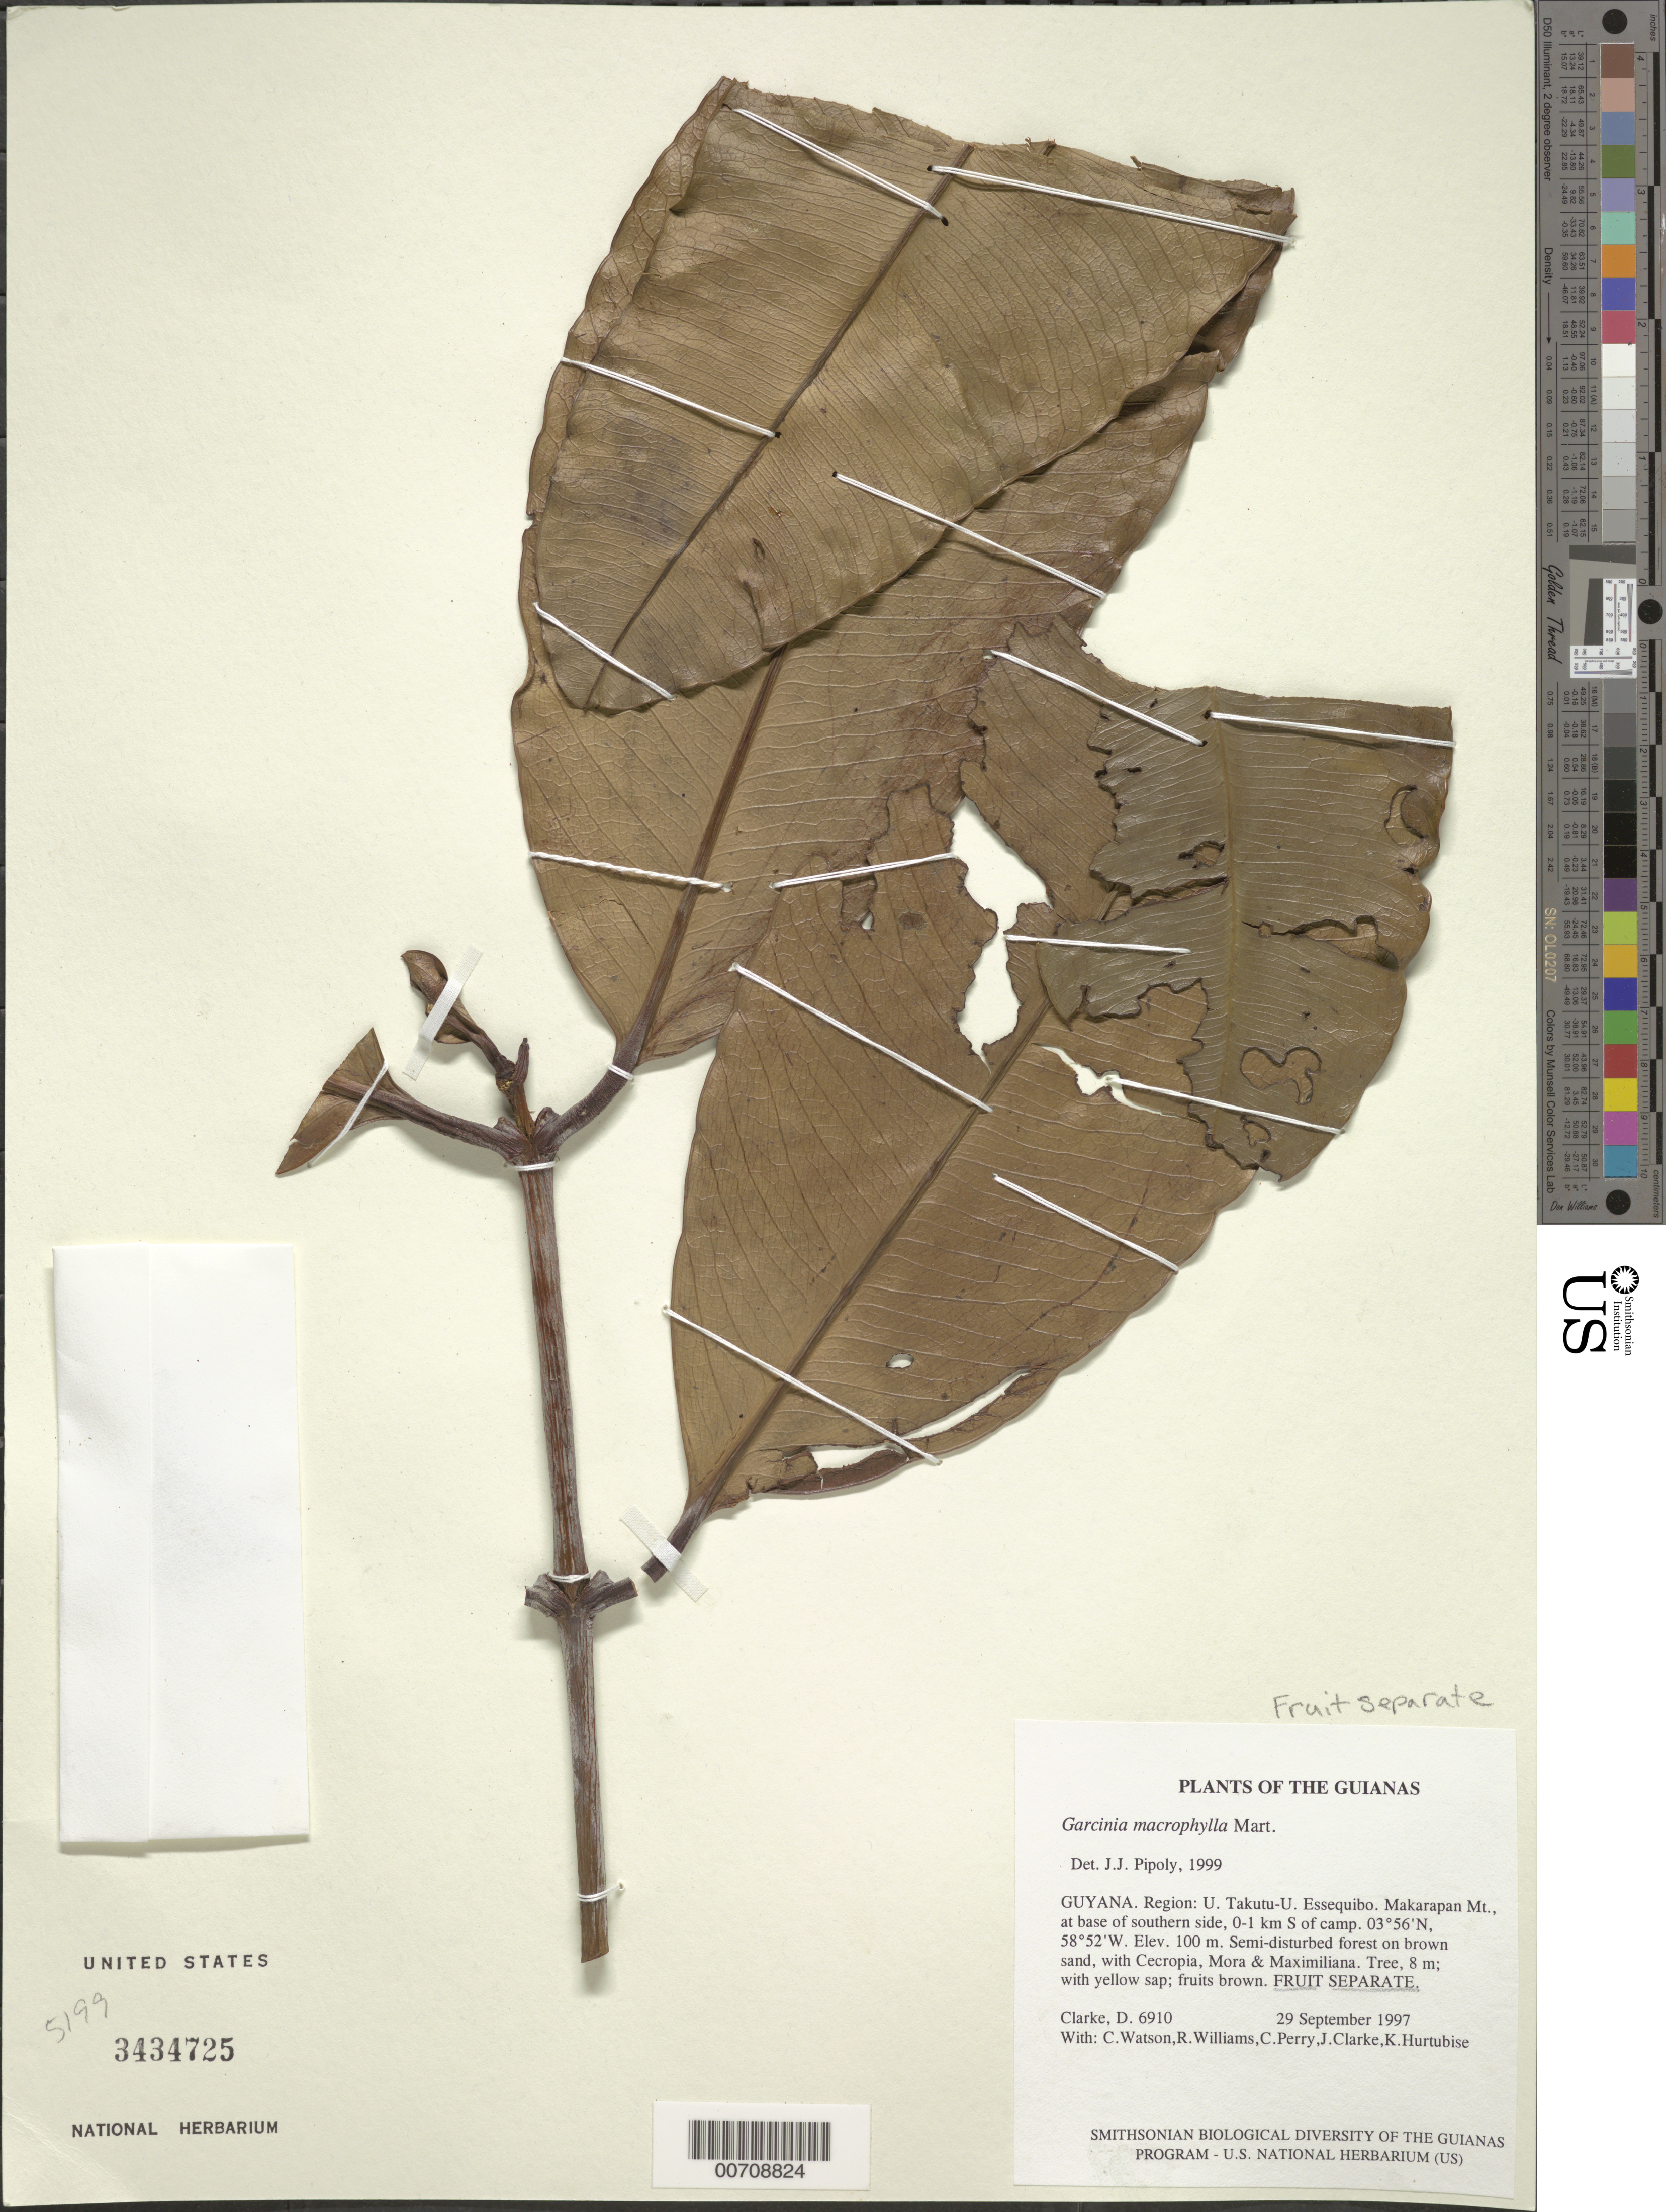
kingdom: Plantae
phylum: Tracheophyta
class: Magnoliopsida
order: Malpighiales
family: Clusiaceae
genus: Garcinia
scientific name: Garcinia macrophylla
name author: Mart.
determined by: Pipoly, J. J., III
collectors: H. D. Clarke, C. Watson, R. Williams, C. Perry, J. Clarke & K. Hurtubise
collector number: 6910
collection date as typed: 29 September 1997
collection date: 1997-09-29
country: Guyana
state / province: U. Takutu-U. Essequibo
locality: Makarapan Mt., at base of southern side, 0-1 km S of camp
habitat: Semi-disturbed forest on brown sand, with Cecropia, Mora & Maximiliana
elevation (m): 100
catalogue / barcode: US 3434725